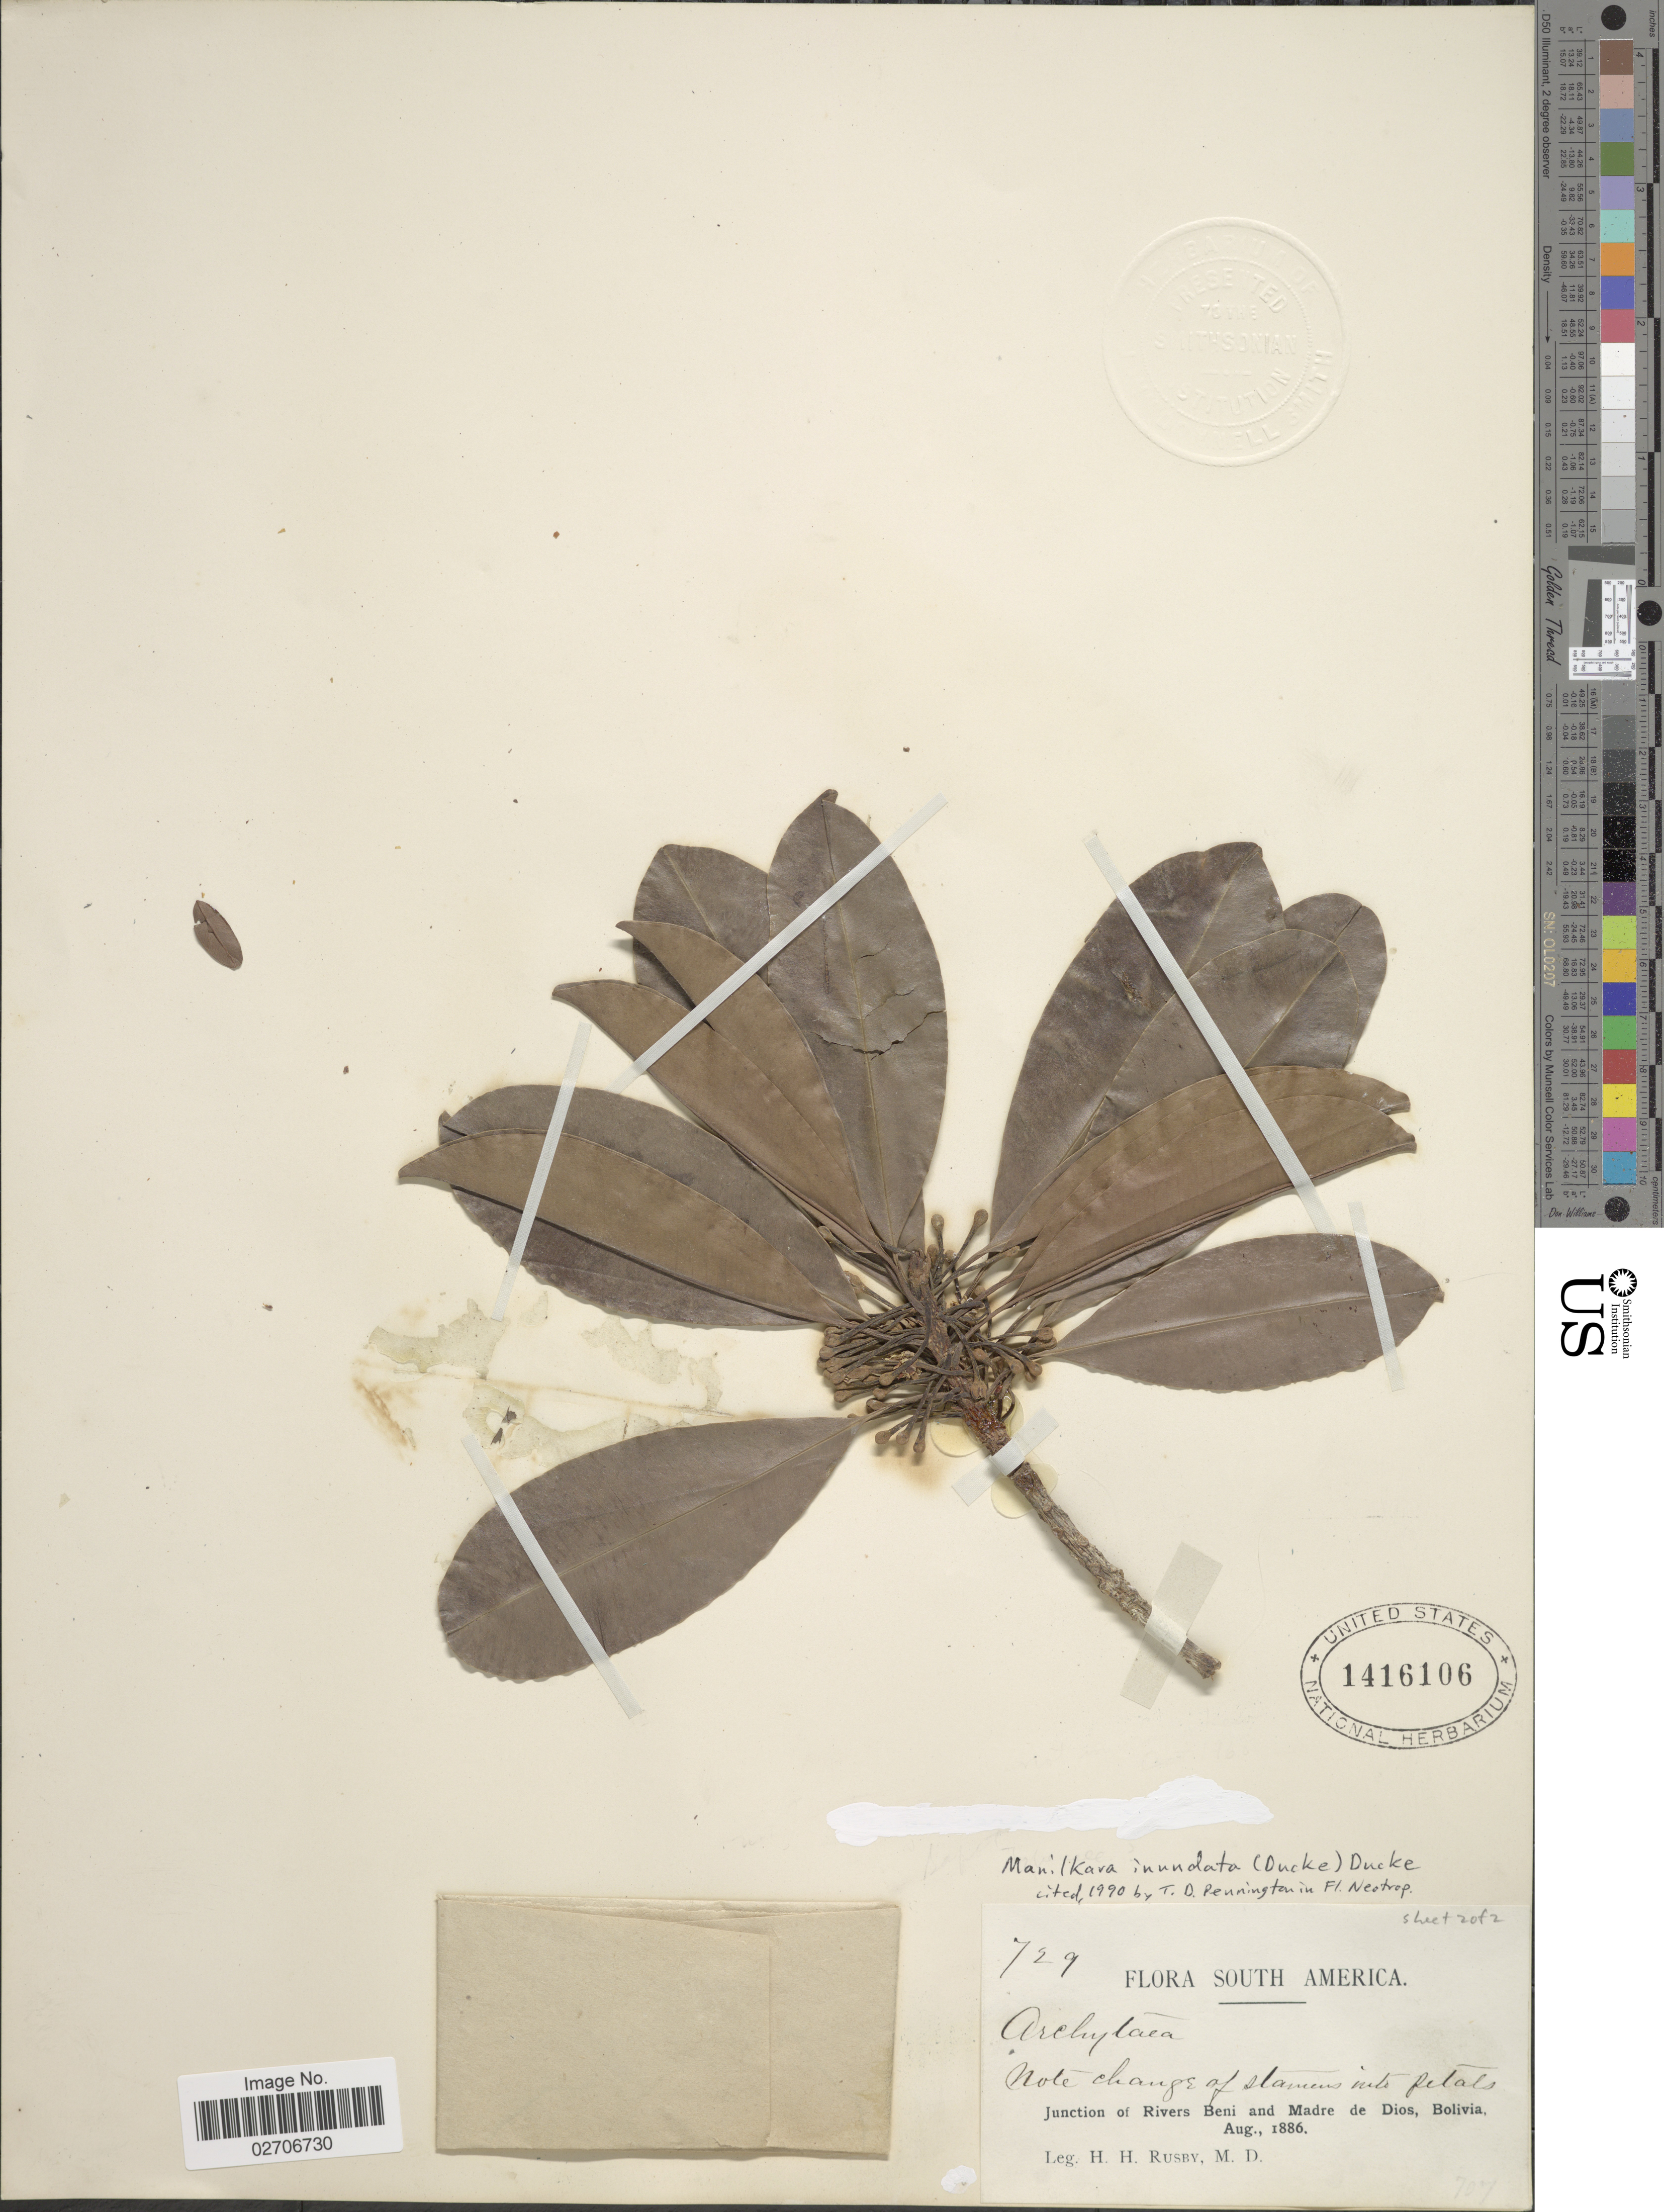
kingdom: Plantae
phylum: Tracheophyta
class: Magnoliopsida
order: Ericales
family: Sapotaceae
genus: Manilkara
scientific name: Manilkara inundata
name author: (Ducke) Ducke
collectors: H. H. Rusby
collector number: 729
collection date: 1886-08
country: Bolivia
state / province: Beni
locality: Junction of Rivers Beni and Madre de Dios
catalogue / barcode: US 1416106